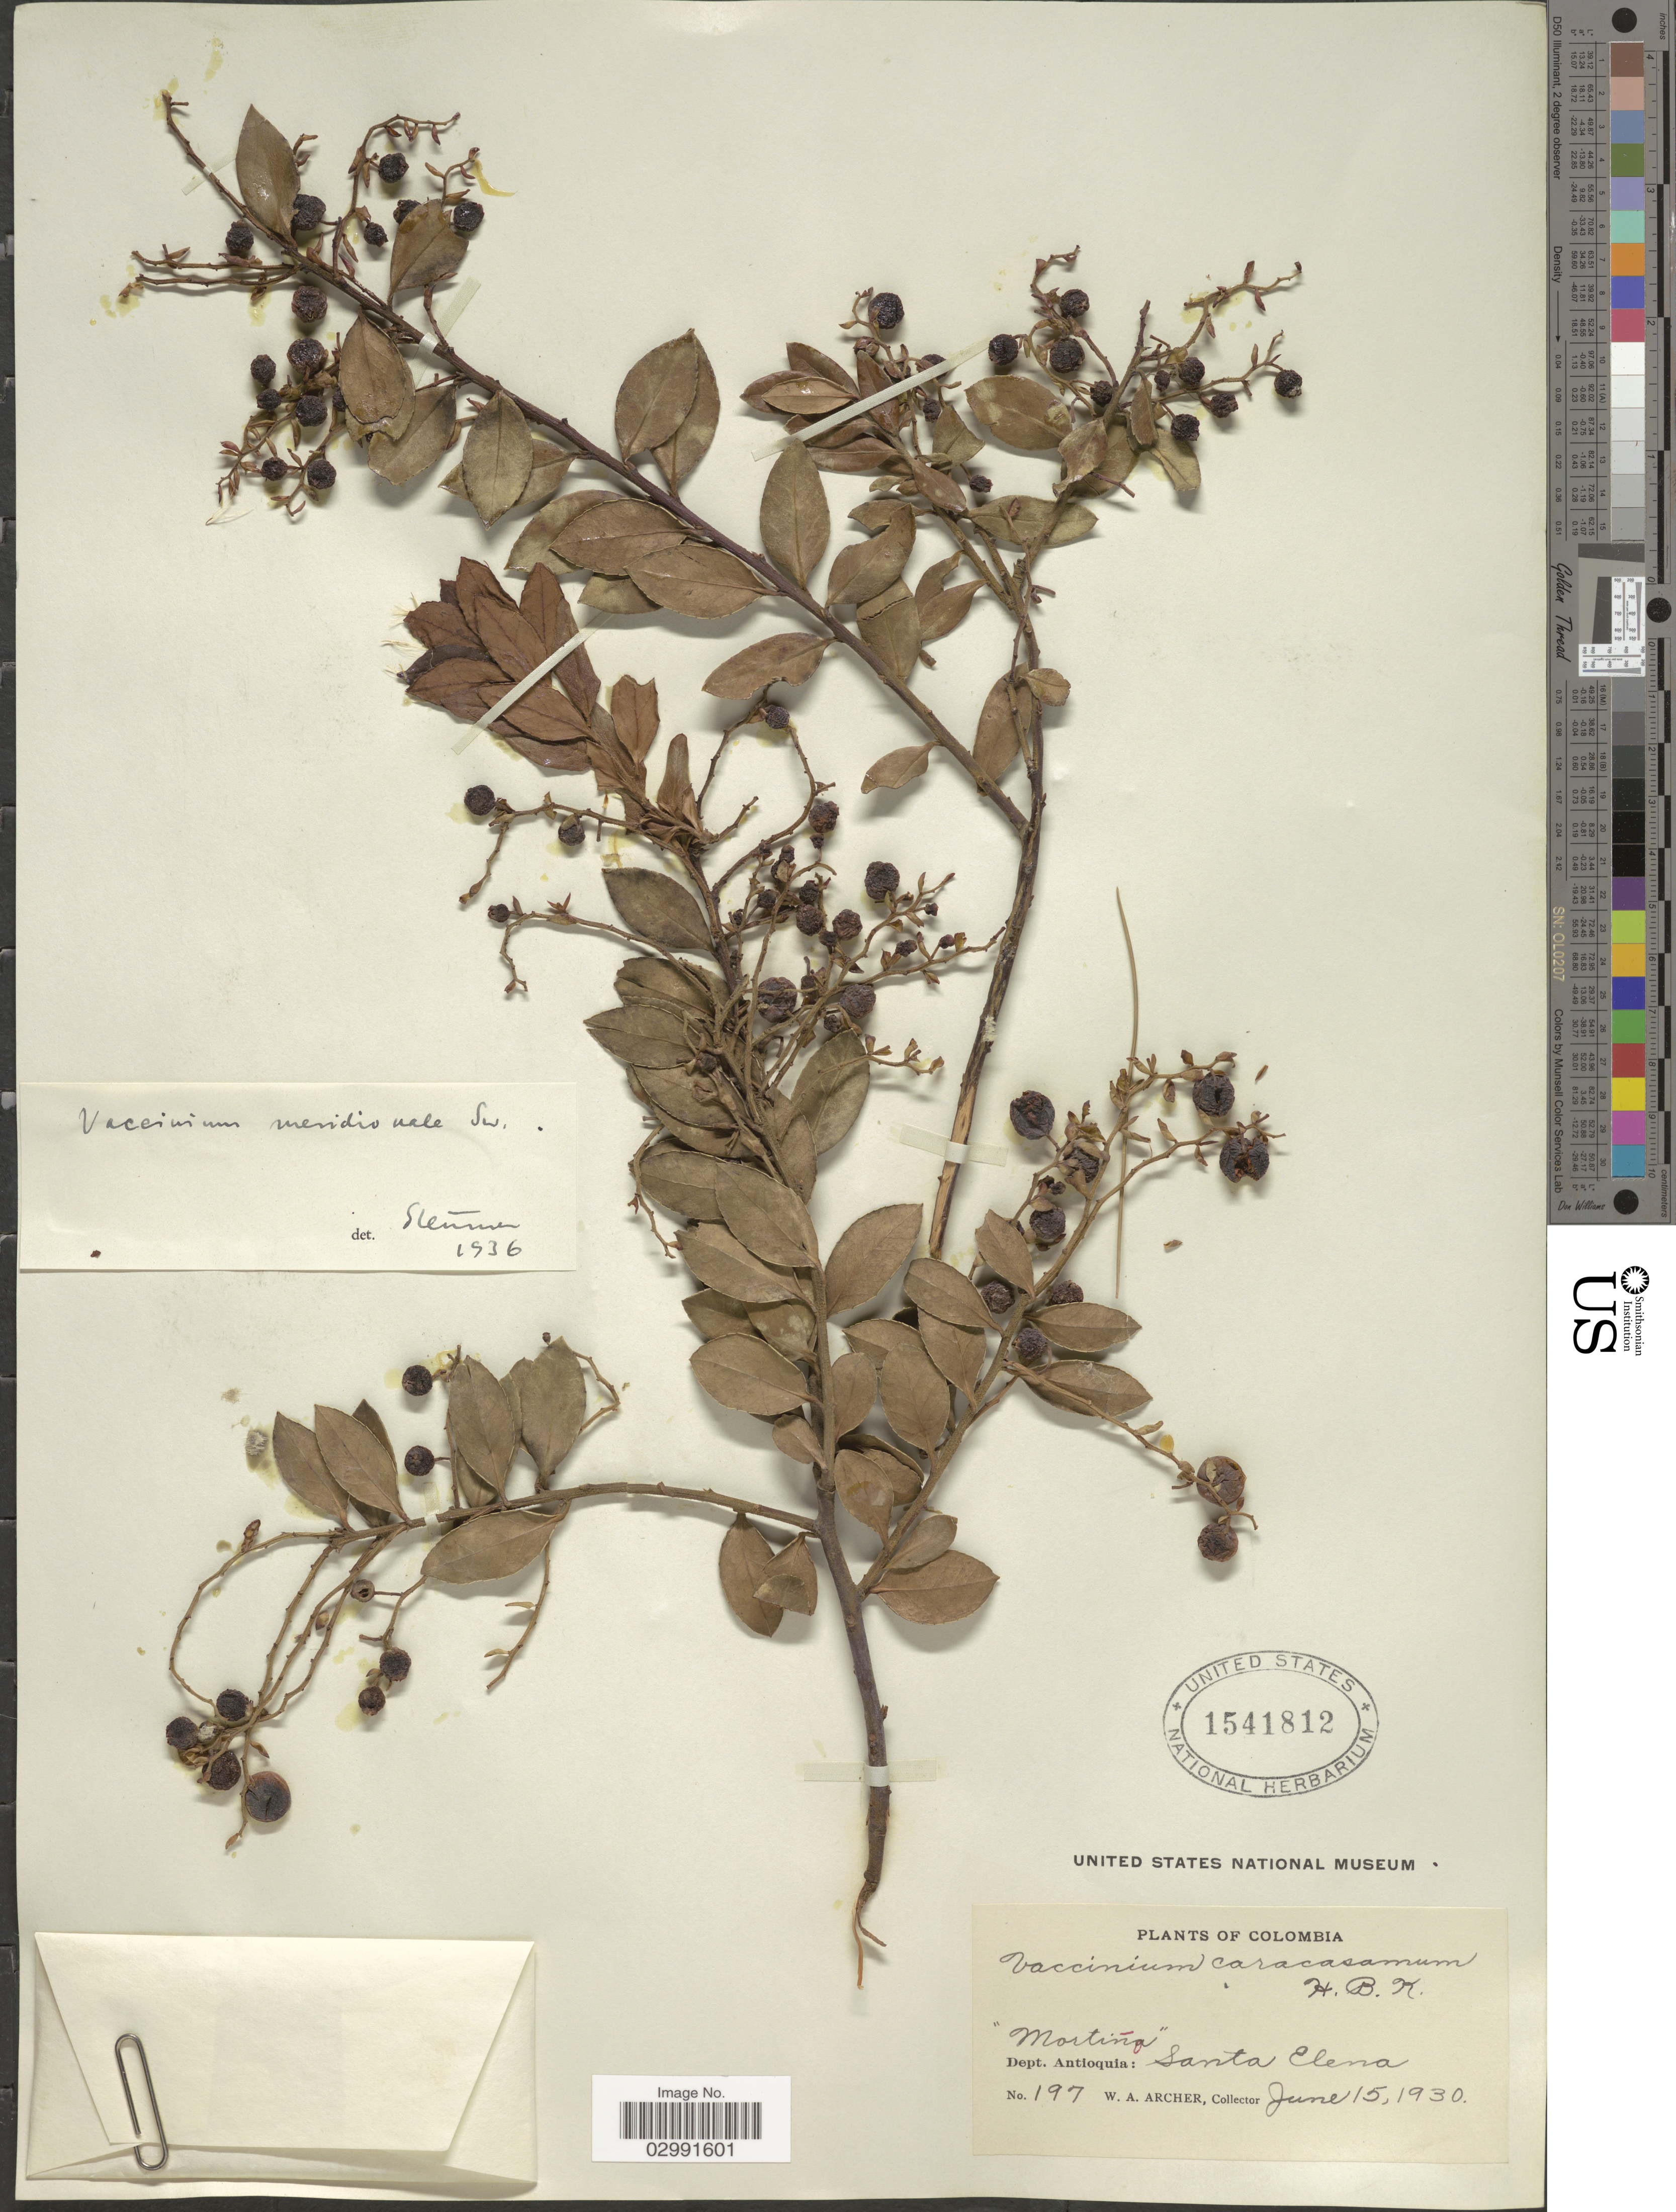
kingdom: Plantae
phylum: Tracheophyta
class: Magnoliopsida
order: Ericales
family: Ericaceae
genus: Vaccinium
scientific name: Vaccinium meridionale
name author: Sw.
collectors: W. Archer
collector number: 197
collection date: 1930-06-15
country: Colombia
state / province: Antioquia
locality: Dept. Antioquia: Santa Elena.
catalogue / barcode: US 1541812